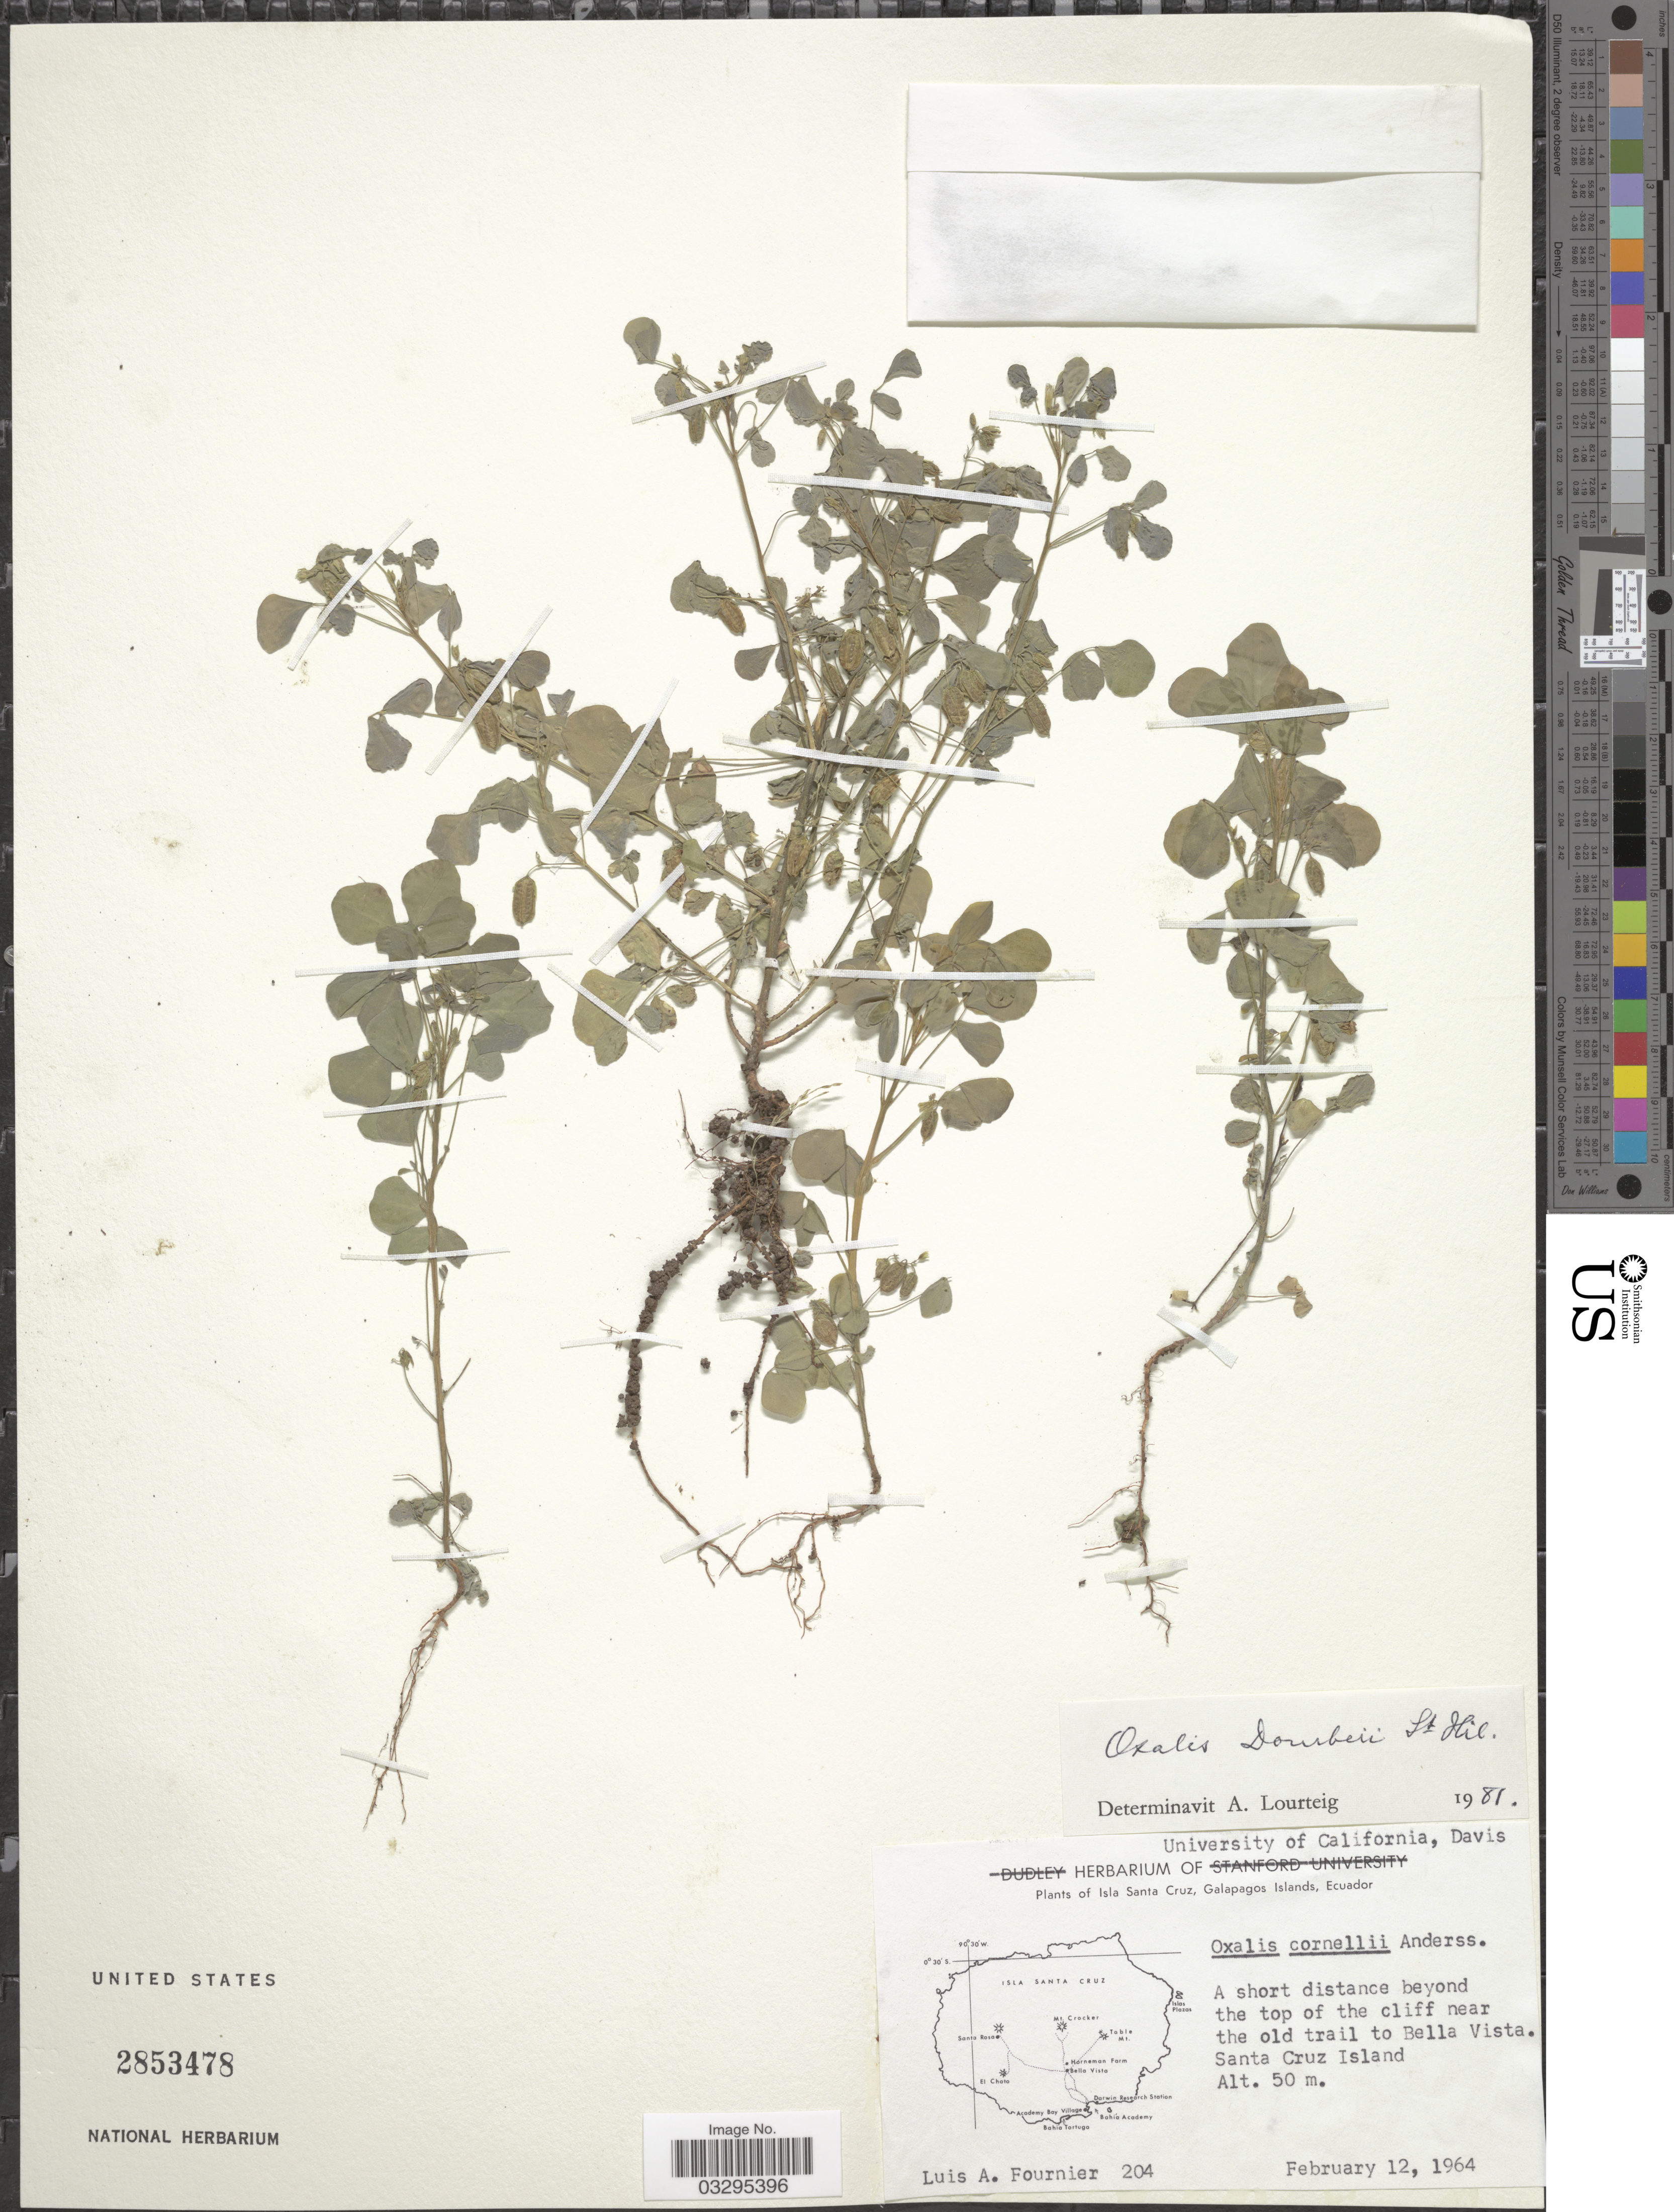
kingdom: Plantae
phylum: Tracheophyta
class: Magnoliopsida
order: Oxalidales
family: Oxalidaceae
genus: Oxalis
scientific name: Oxalis dombeyi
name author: A. St.-Hil.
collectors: L. A. Fournier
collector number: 204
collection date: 1964-02-12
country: Ecuador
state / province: Colón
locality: Isla Santa Cruz, Galapagos Islands. A short distance beyond the top of the cliff near the old trail to Bella Vista.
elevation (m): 50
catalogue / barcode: US 2853478